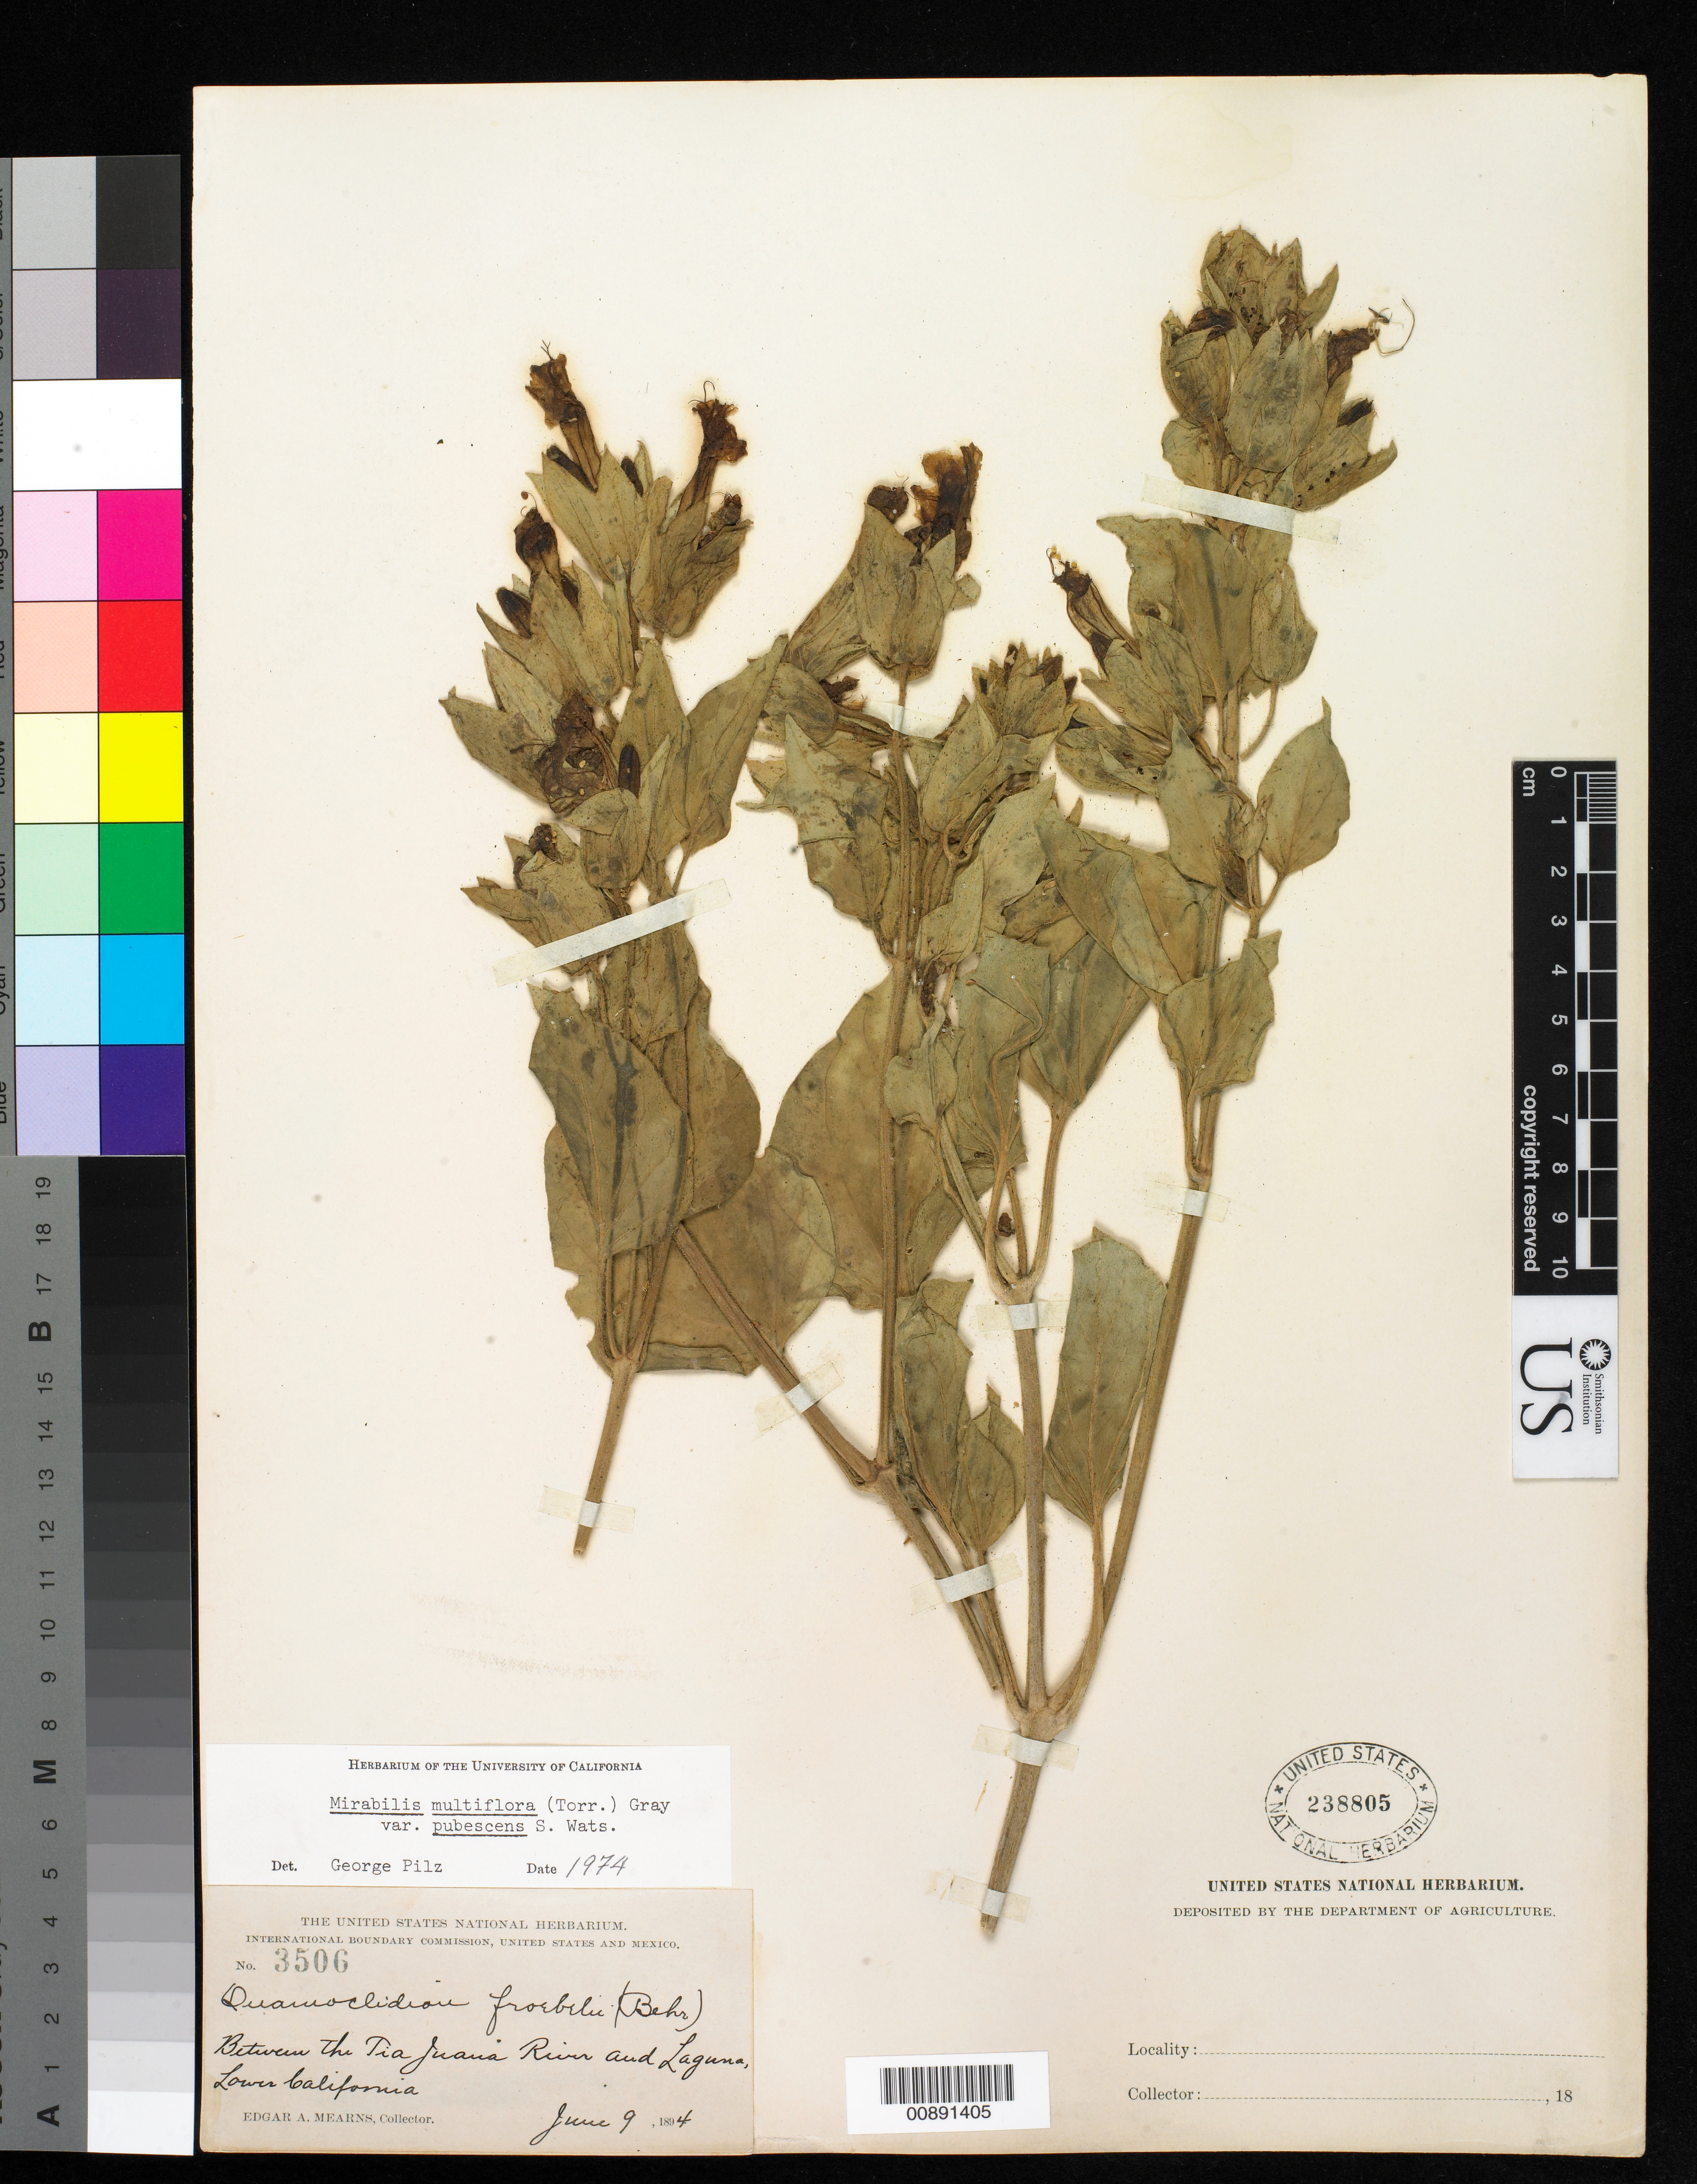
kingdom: Plantae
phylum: Tracheophyta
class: Magnoliopsida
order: Caryophyllales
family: Nyctaginaceae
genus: Mirabilis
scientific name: Mirabilis multiflora var. pubescens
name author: (Torr.) A. Gray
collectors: E. A. Mearns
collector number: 3506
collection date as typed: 09 Jun 1894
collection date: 1894-06-09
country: Mexico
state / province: Baja California Norte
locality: Between the Tia Juana River and Laguna, Baja California.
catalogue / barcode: US 238805